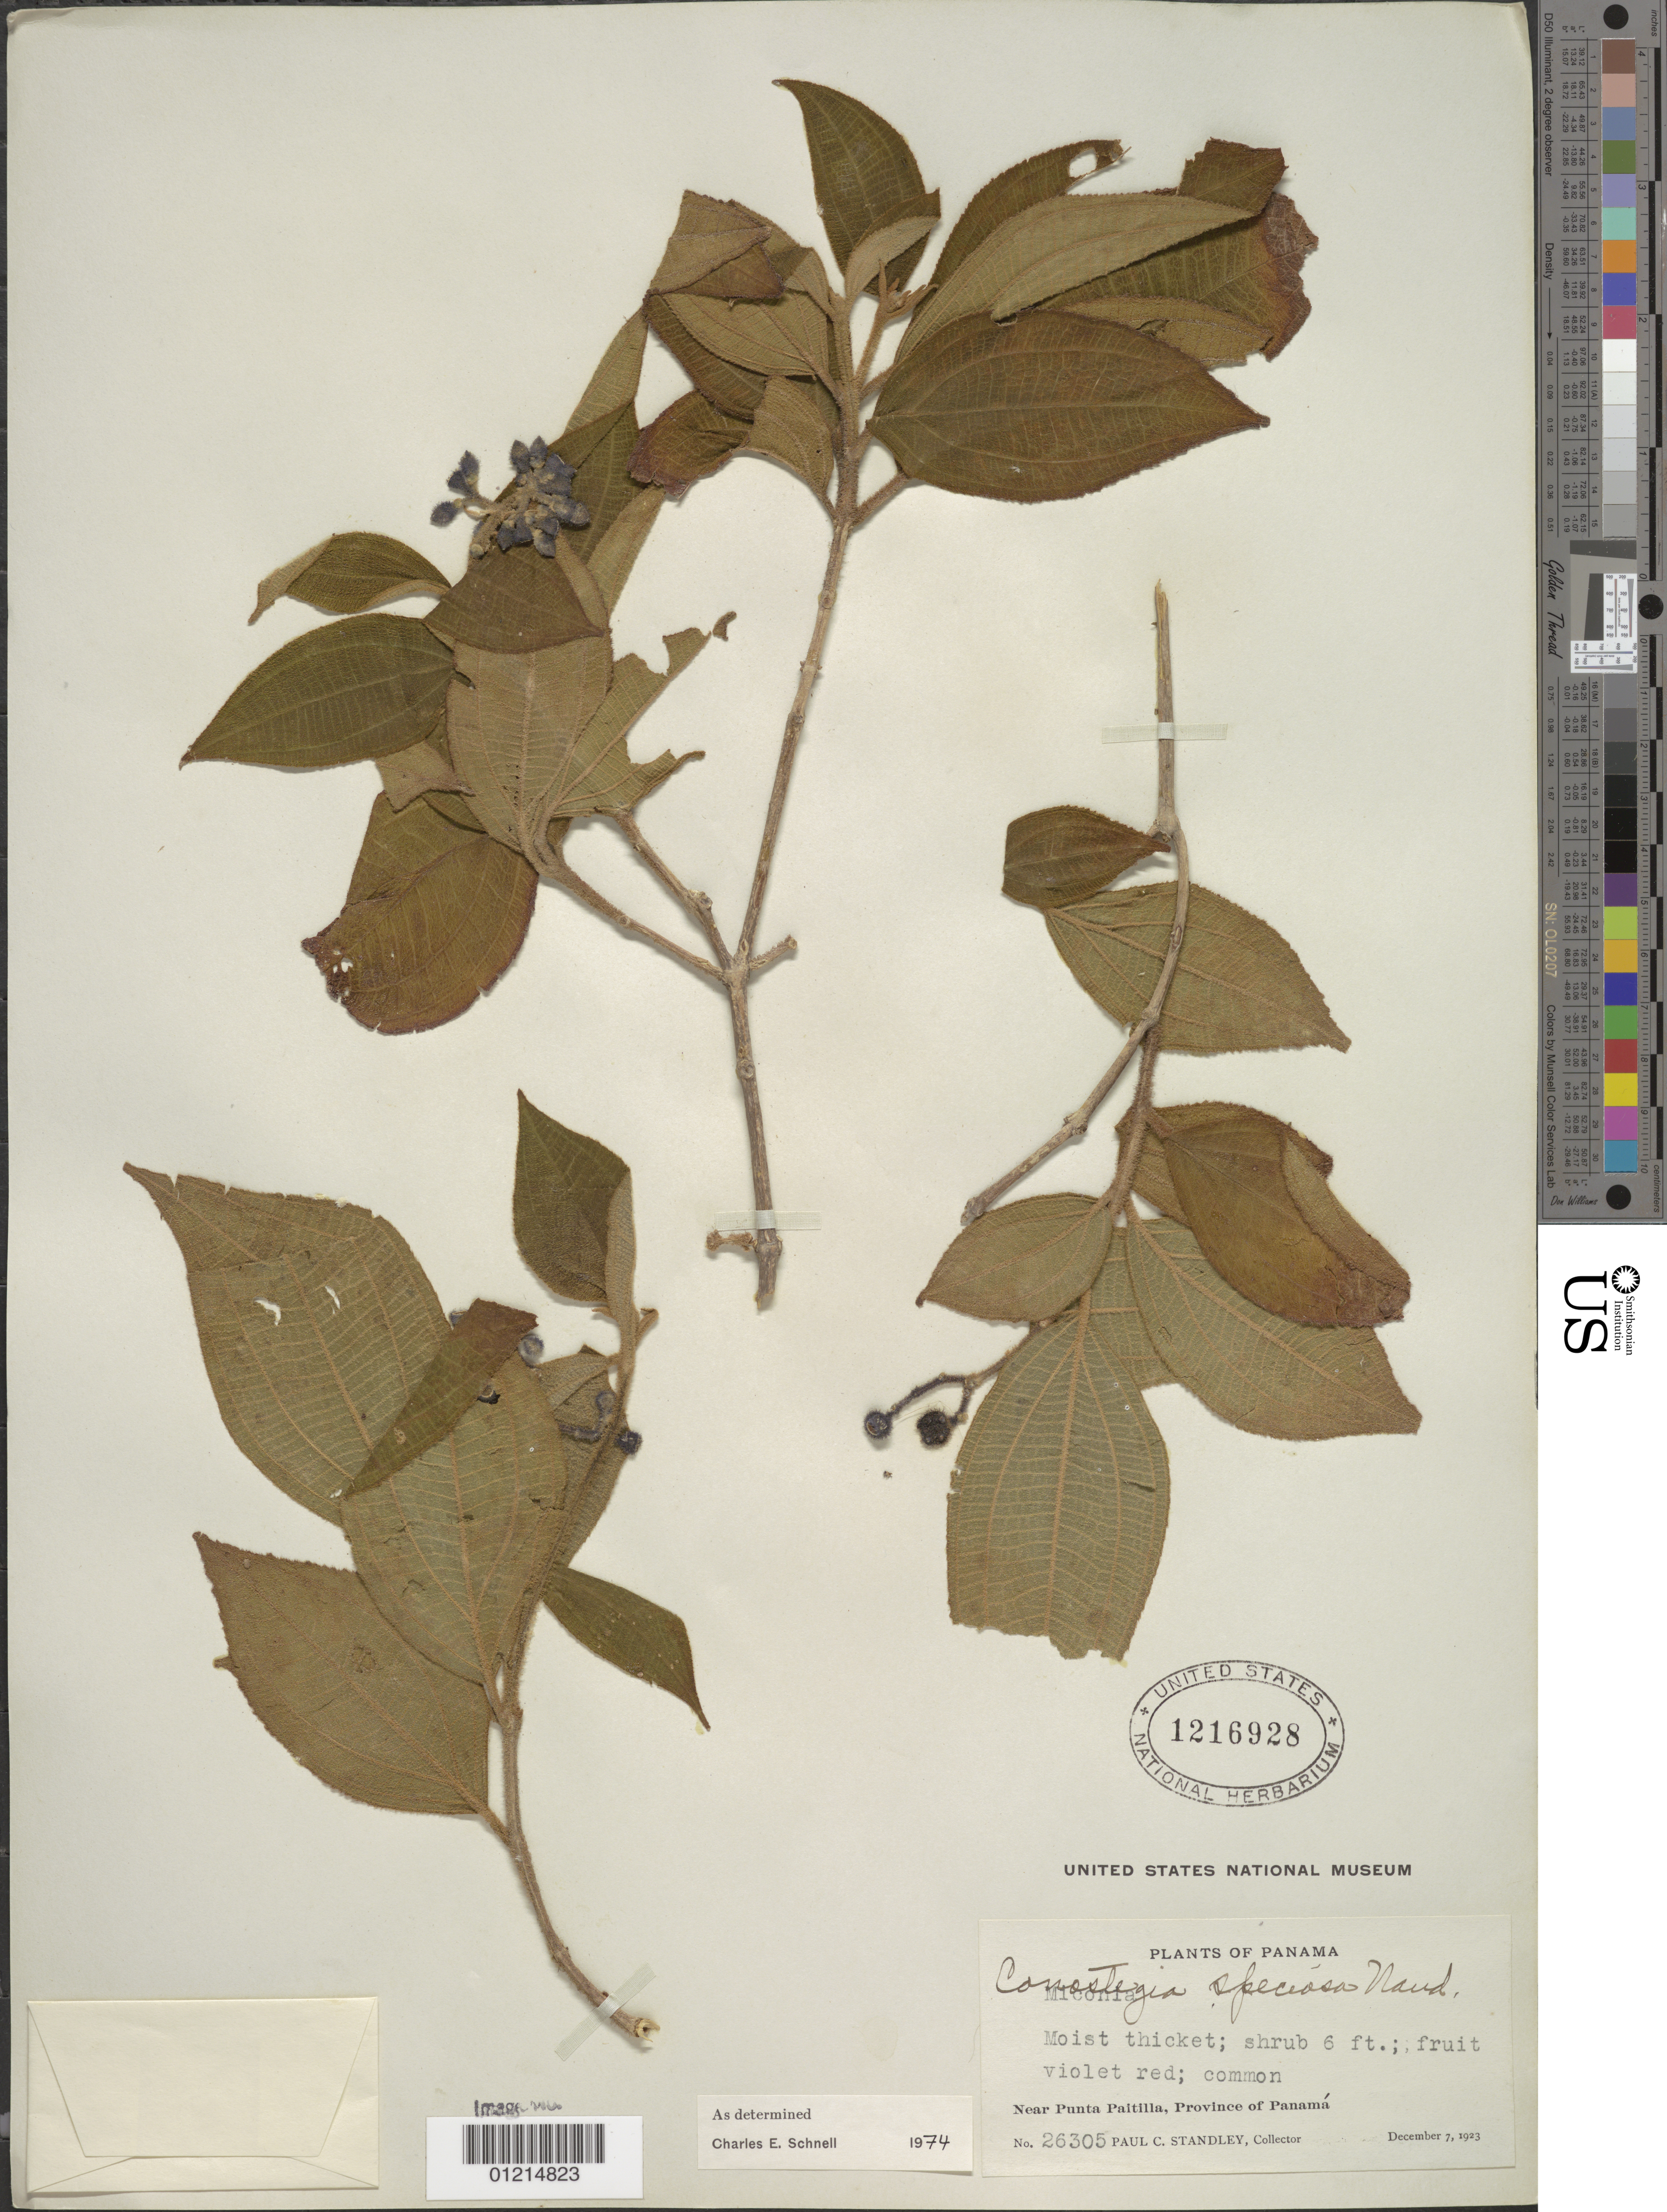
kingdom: Plantae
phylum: Tracheophyta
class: Magnoliopsida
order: Myrtales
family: Melastomataceae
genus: Conostegia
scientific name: Conostegia speciosa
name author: Naudin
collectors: P. C. Standley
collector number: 26305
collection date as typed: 07 Dec 1923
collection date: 1923-12-07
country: Panama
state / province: Panamá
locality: Near Punta Paitilla.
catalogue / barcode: US 1216928